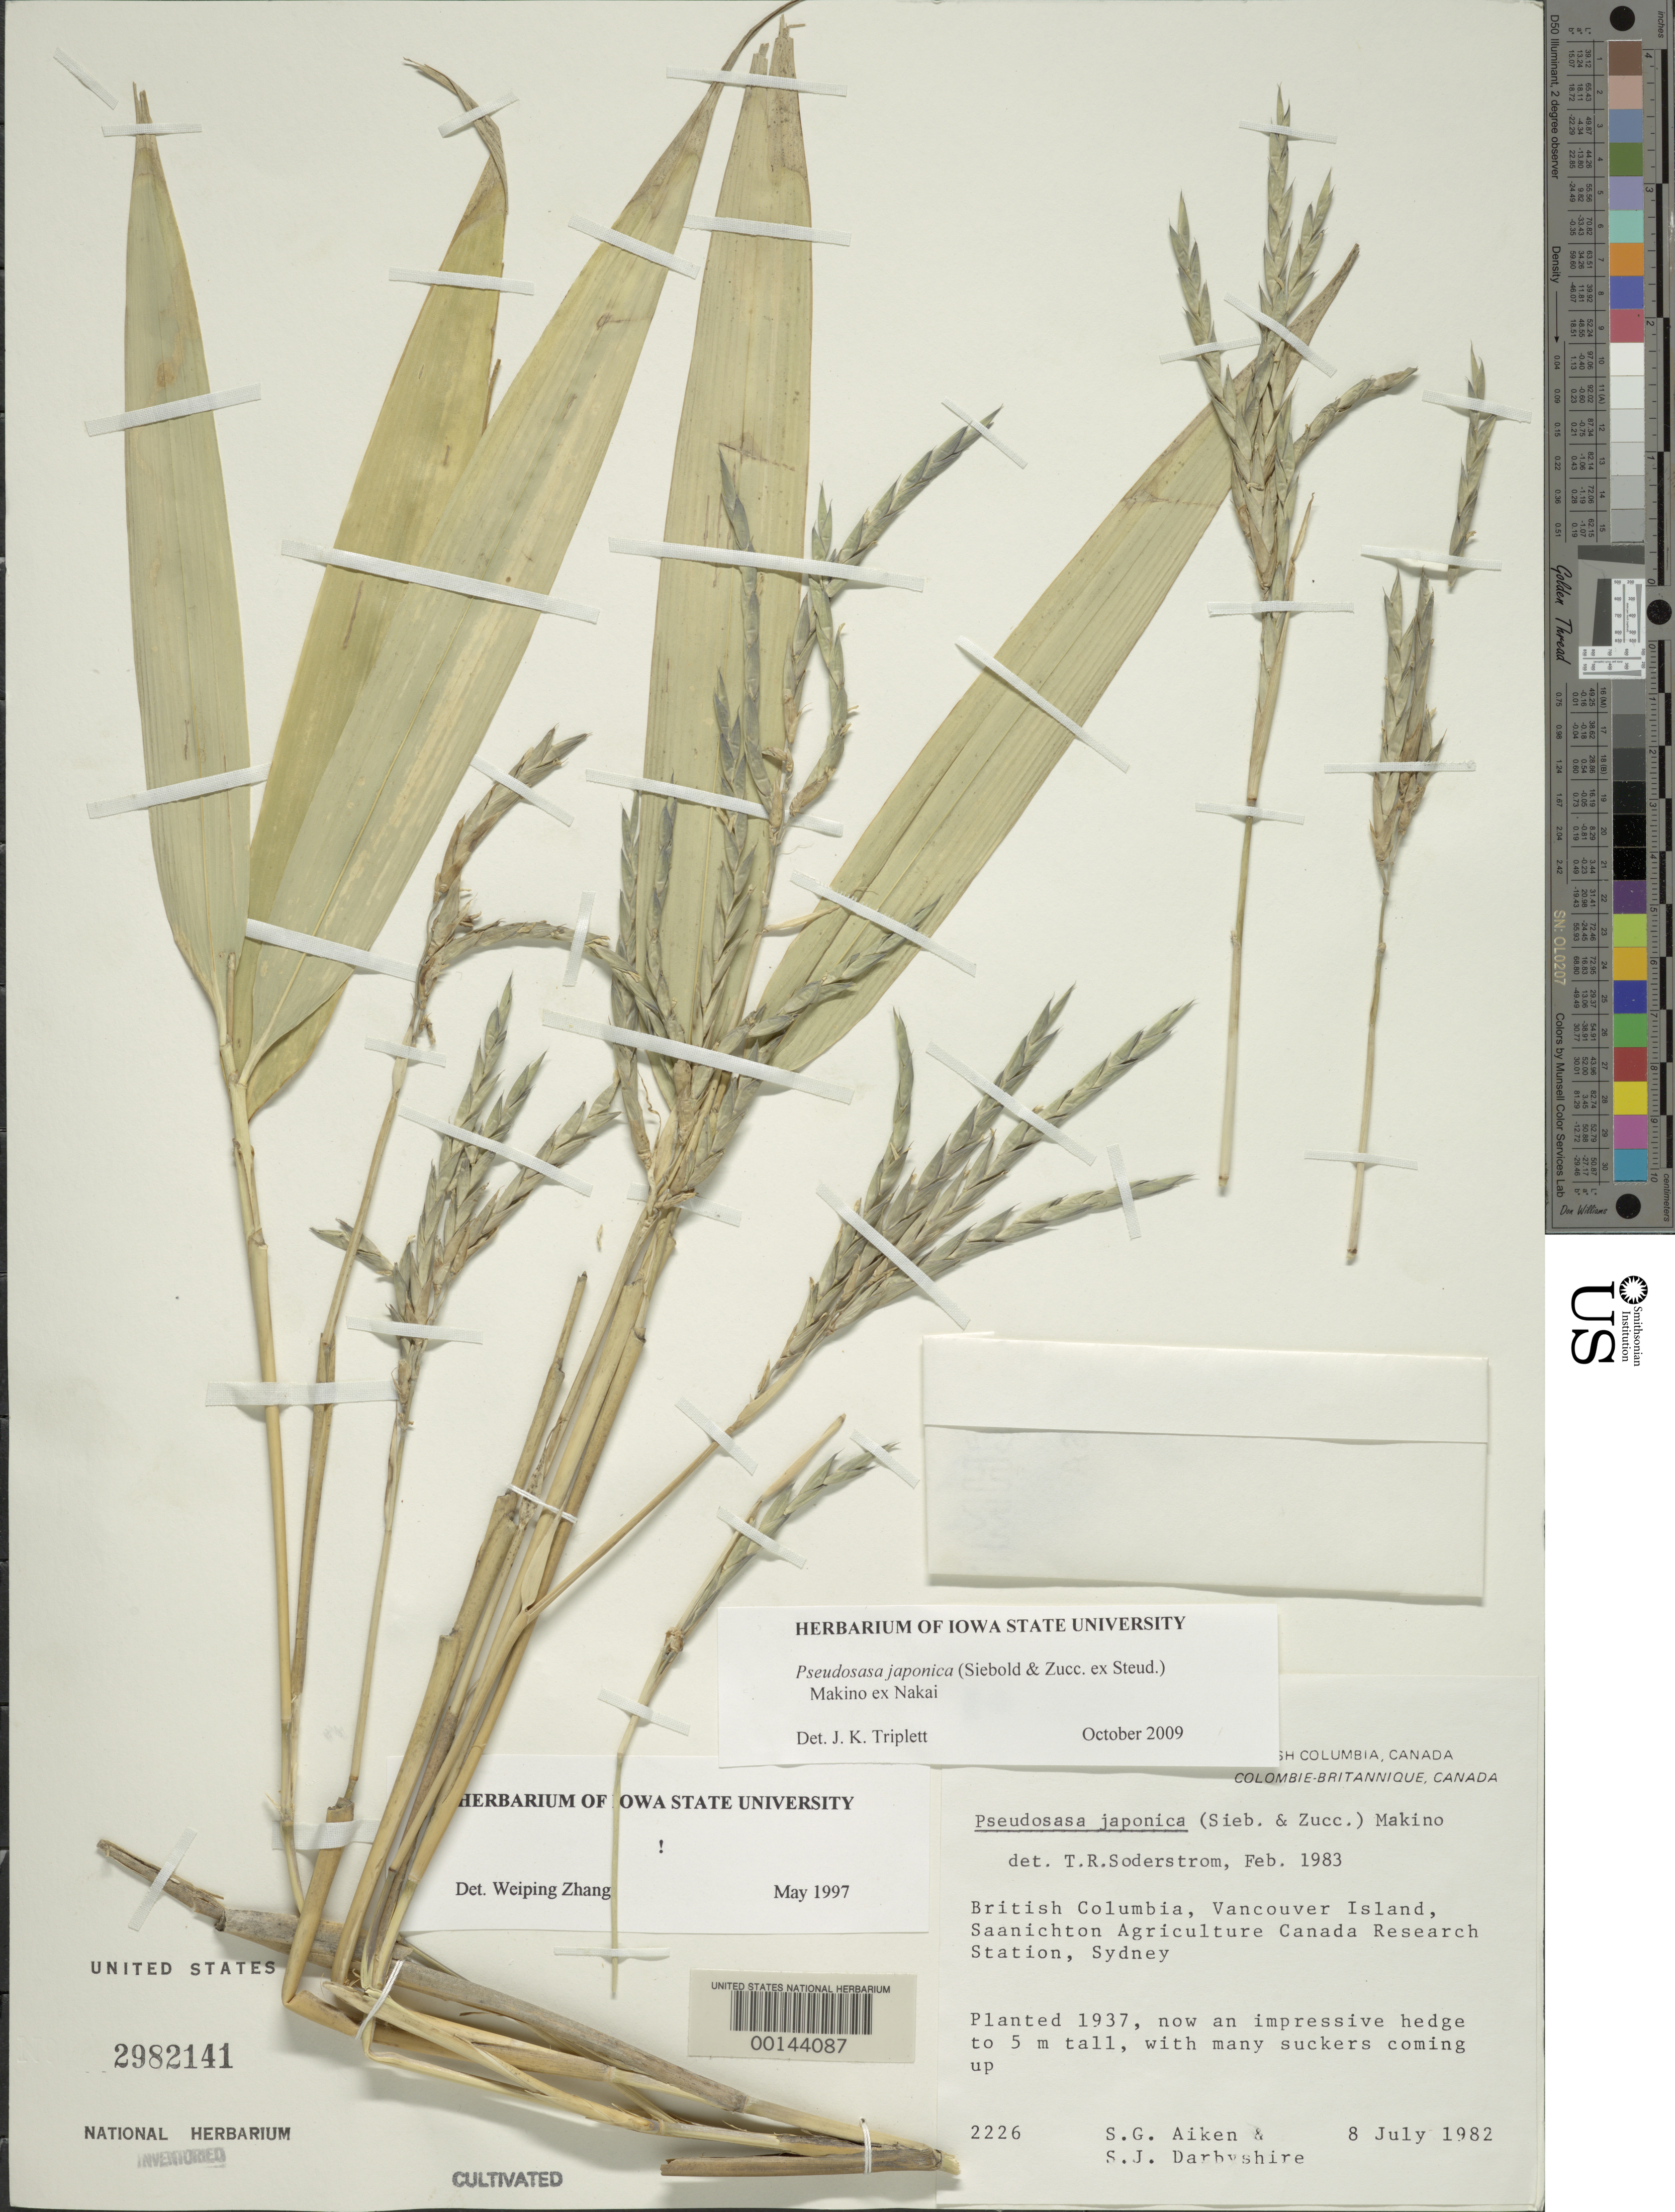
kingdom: Plantae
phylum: Tracheophyta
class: Liliopsida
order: Poales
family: Poaceae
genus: Pseudosasa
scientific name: Pseudosasa japonica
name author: (Siebold & Zucc. ex Steud.) Makino ex Nakai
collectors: S. G. Aiken & S. Darbyshire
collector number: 2226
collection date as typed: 08 Jul 1982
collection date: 1982-07-08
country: Canada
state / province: British Columbia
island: Vancouver I.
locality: Saanichton Agric. Canada Res. Stat.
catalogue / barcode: US 2982141